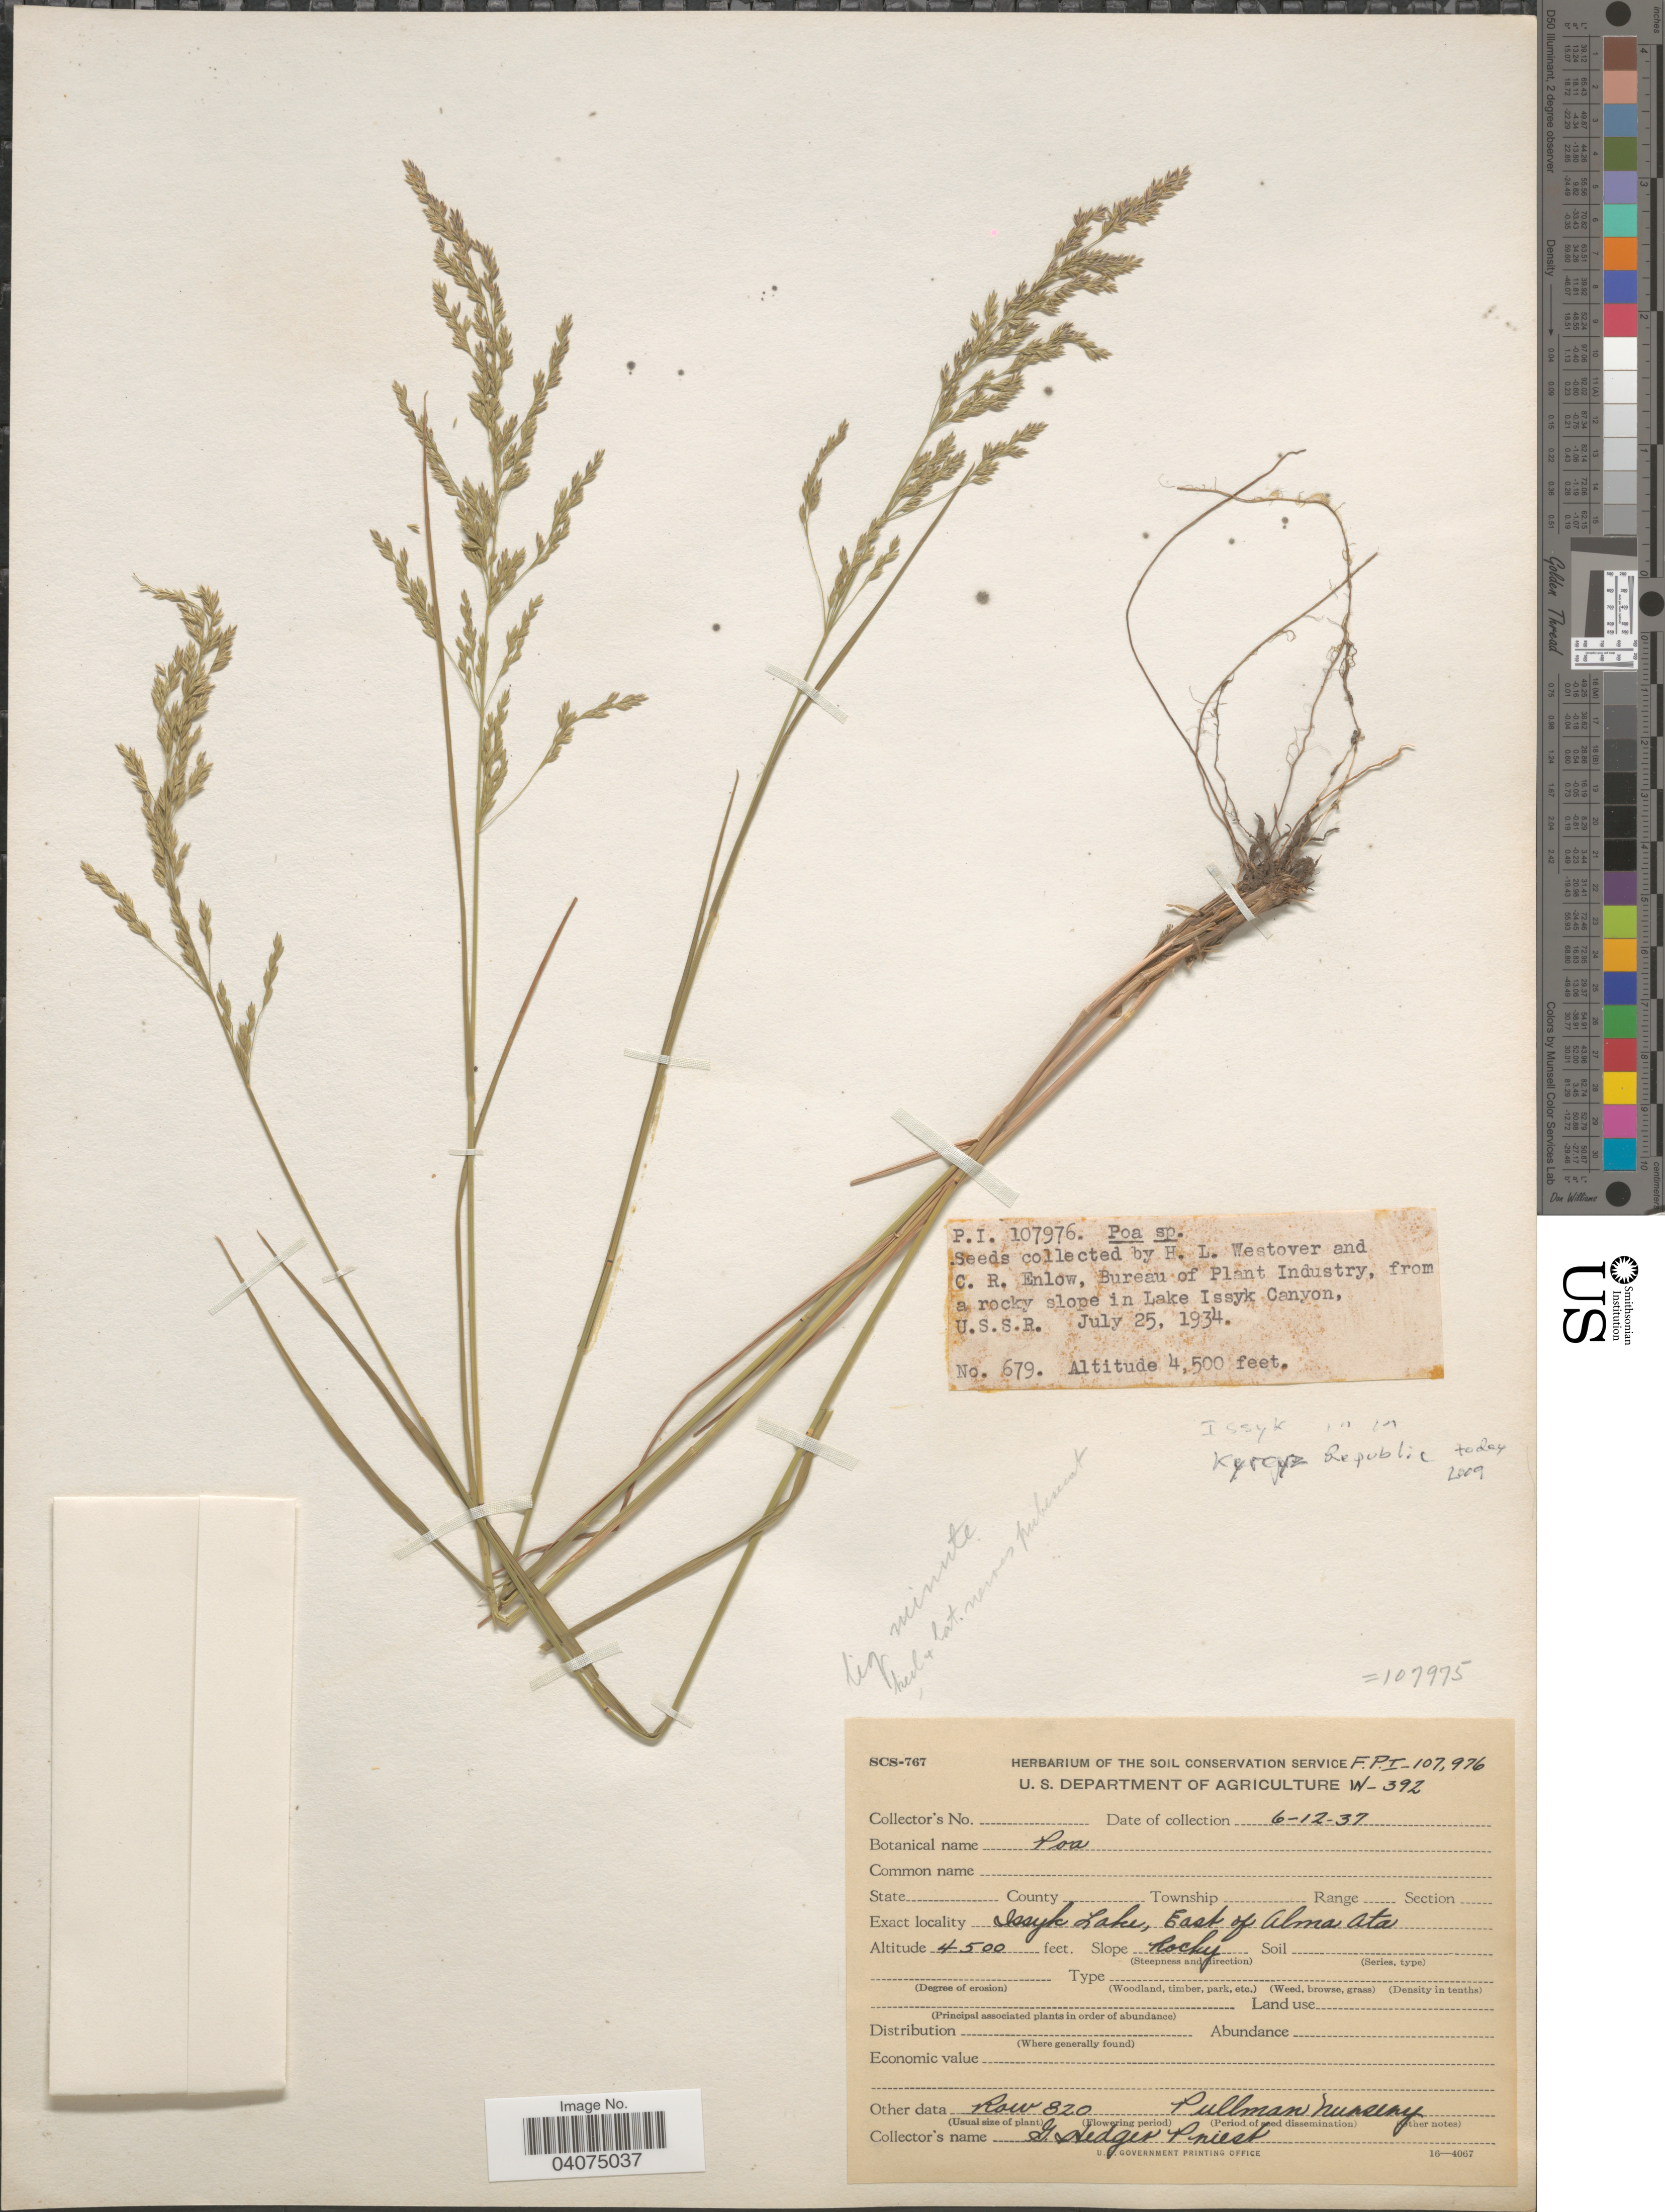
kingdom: Plantae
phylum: Tracheophyta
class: Liliopsida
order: Poales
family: Poaceae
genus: Poa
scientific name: Poa sp.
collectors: G. Priest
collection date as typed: Transcribed d/m/y: 6/12/37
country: United States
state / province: Washington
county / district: Whitman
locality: Row 820 Pullman Nursery.